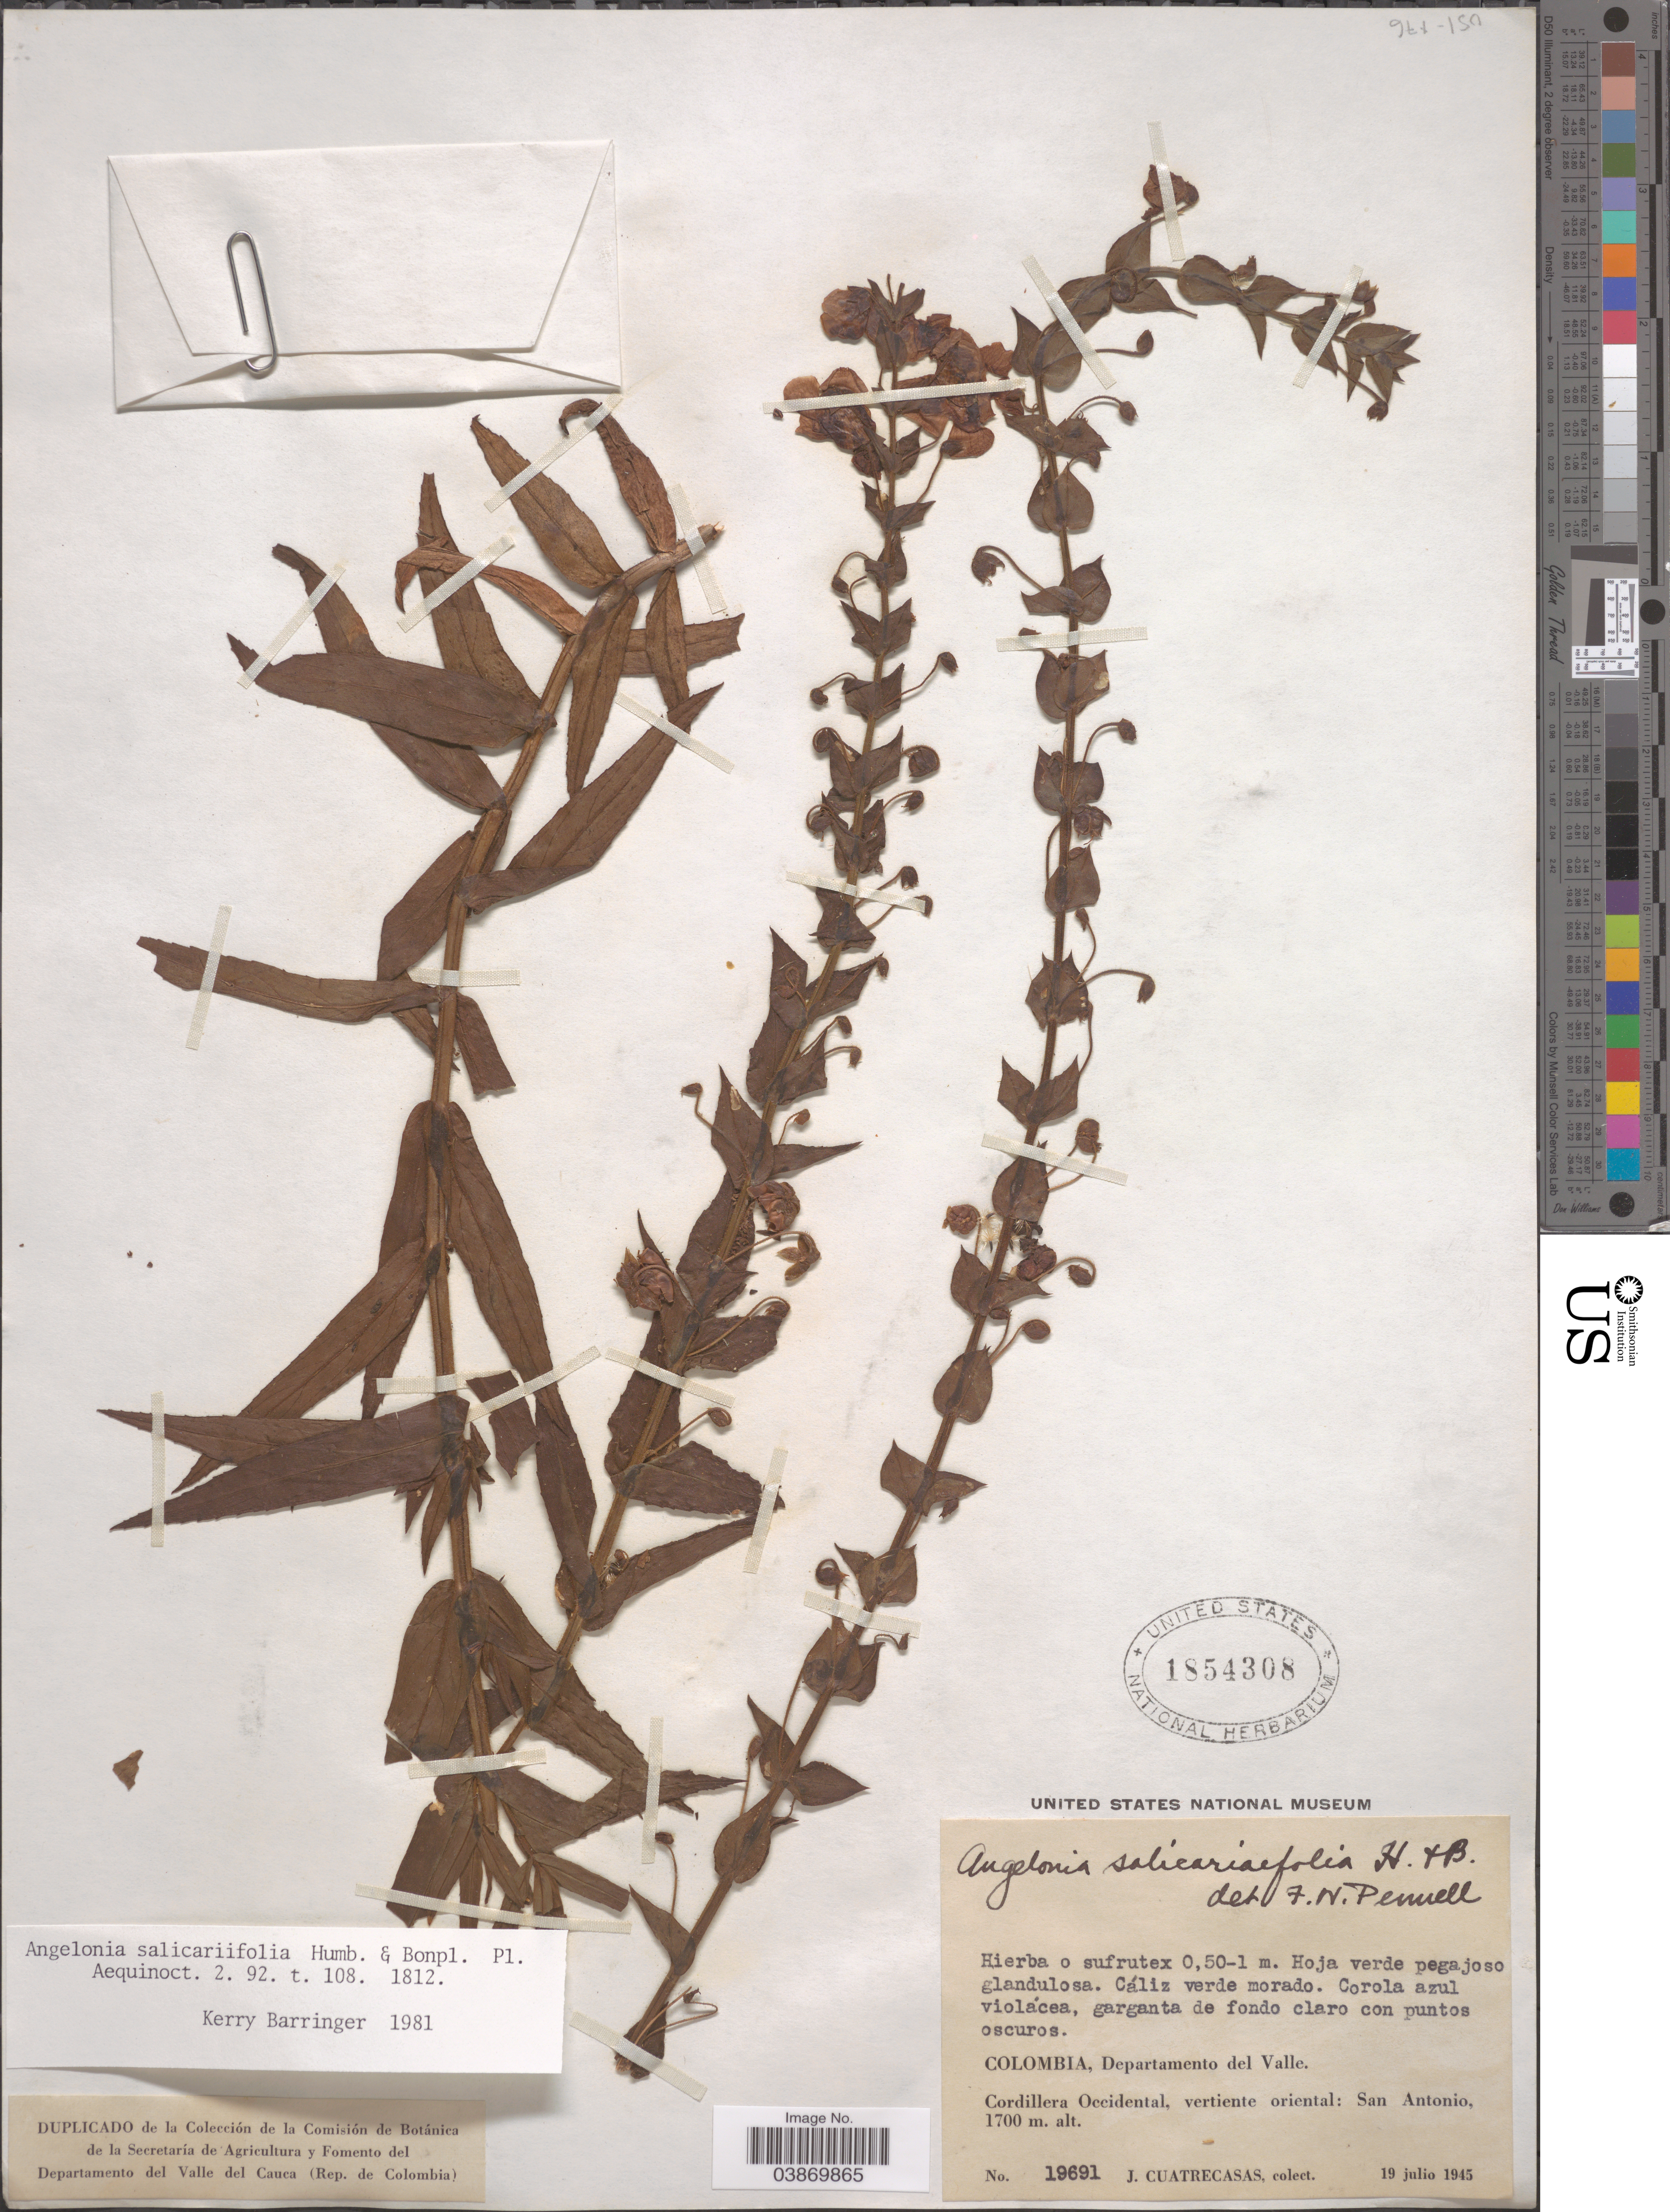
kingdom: Plantae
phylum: Tracheophyta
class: Magnoliopsida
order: Lamiales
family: Plantaginaceae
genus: Angelonia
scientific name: Angelonia salicariifolia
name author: Bonpl.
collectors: J. Cuatrecasas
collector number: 19691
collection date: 1945-07-19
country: Colombia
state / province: Valle del Cauca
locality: Departamento del Valle. Cordillera Occidental, vertiente oriental: San Antonio.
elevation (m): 1700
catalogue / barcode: US 1854308